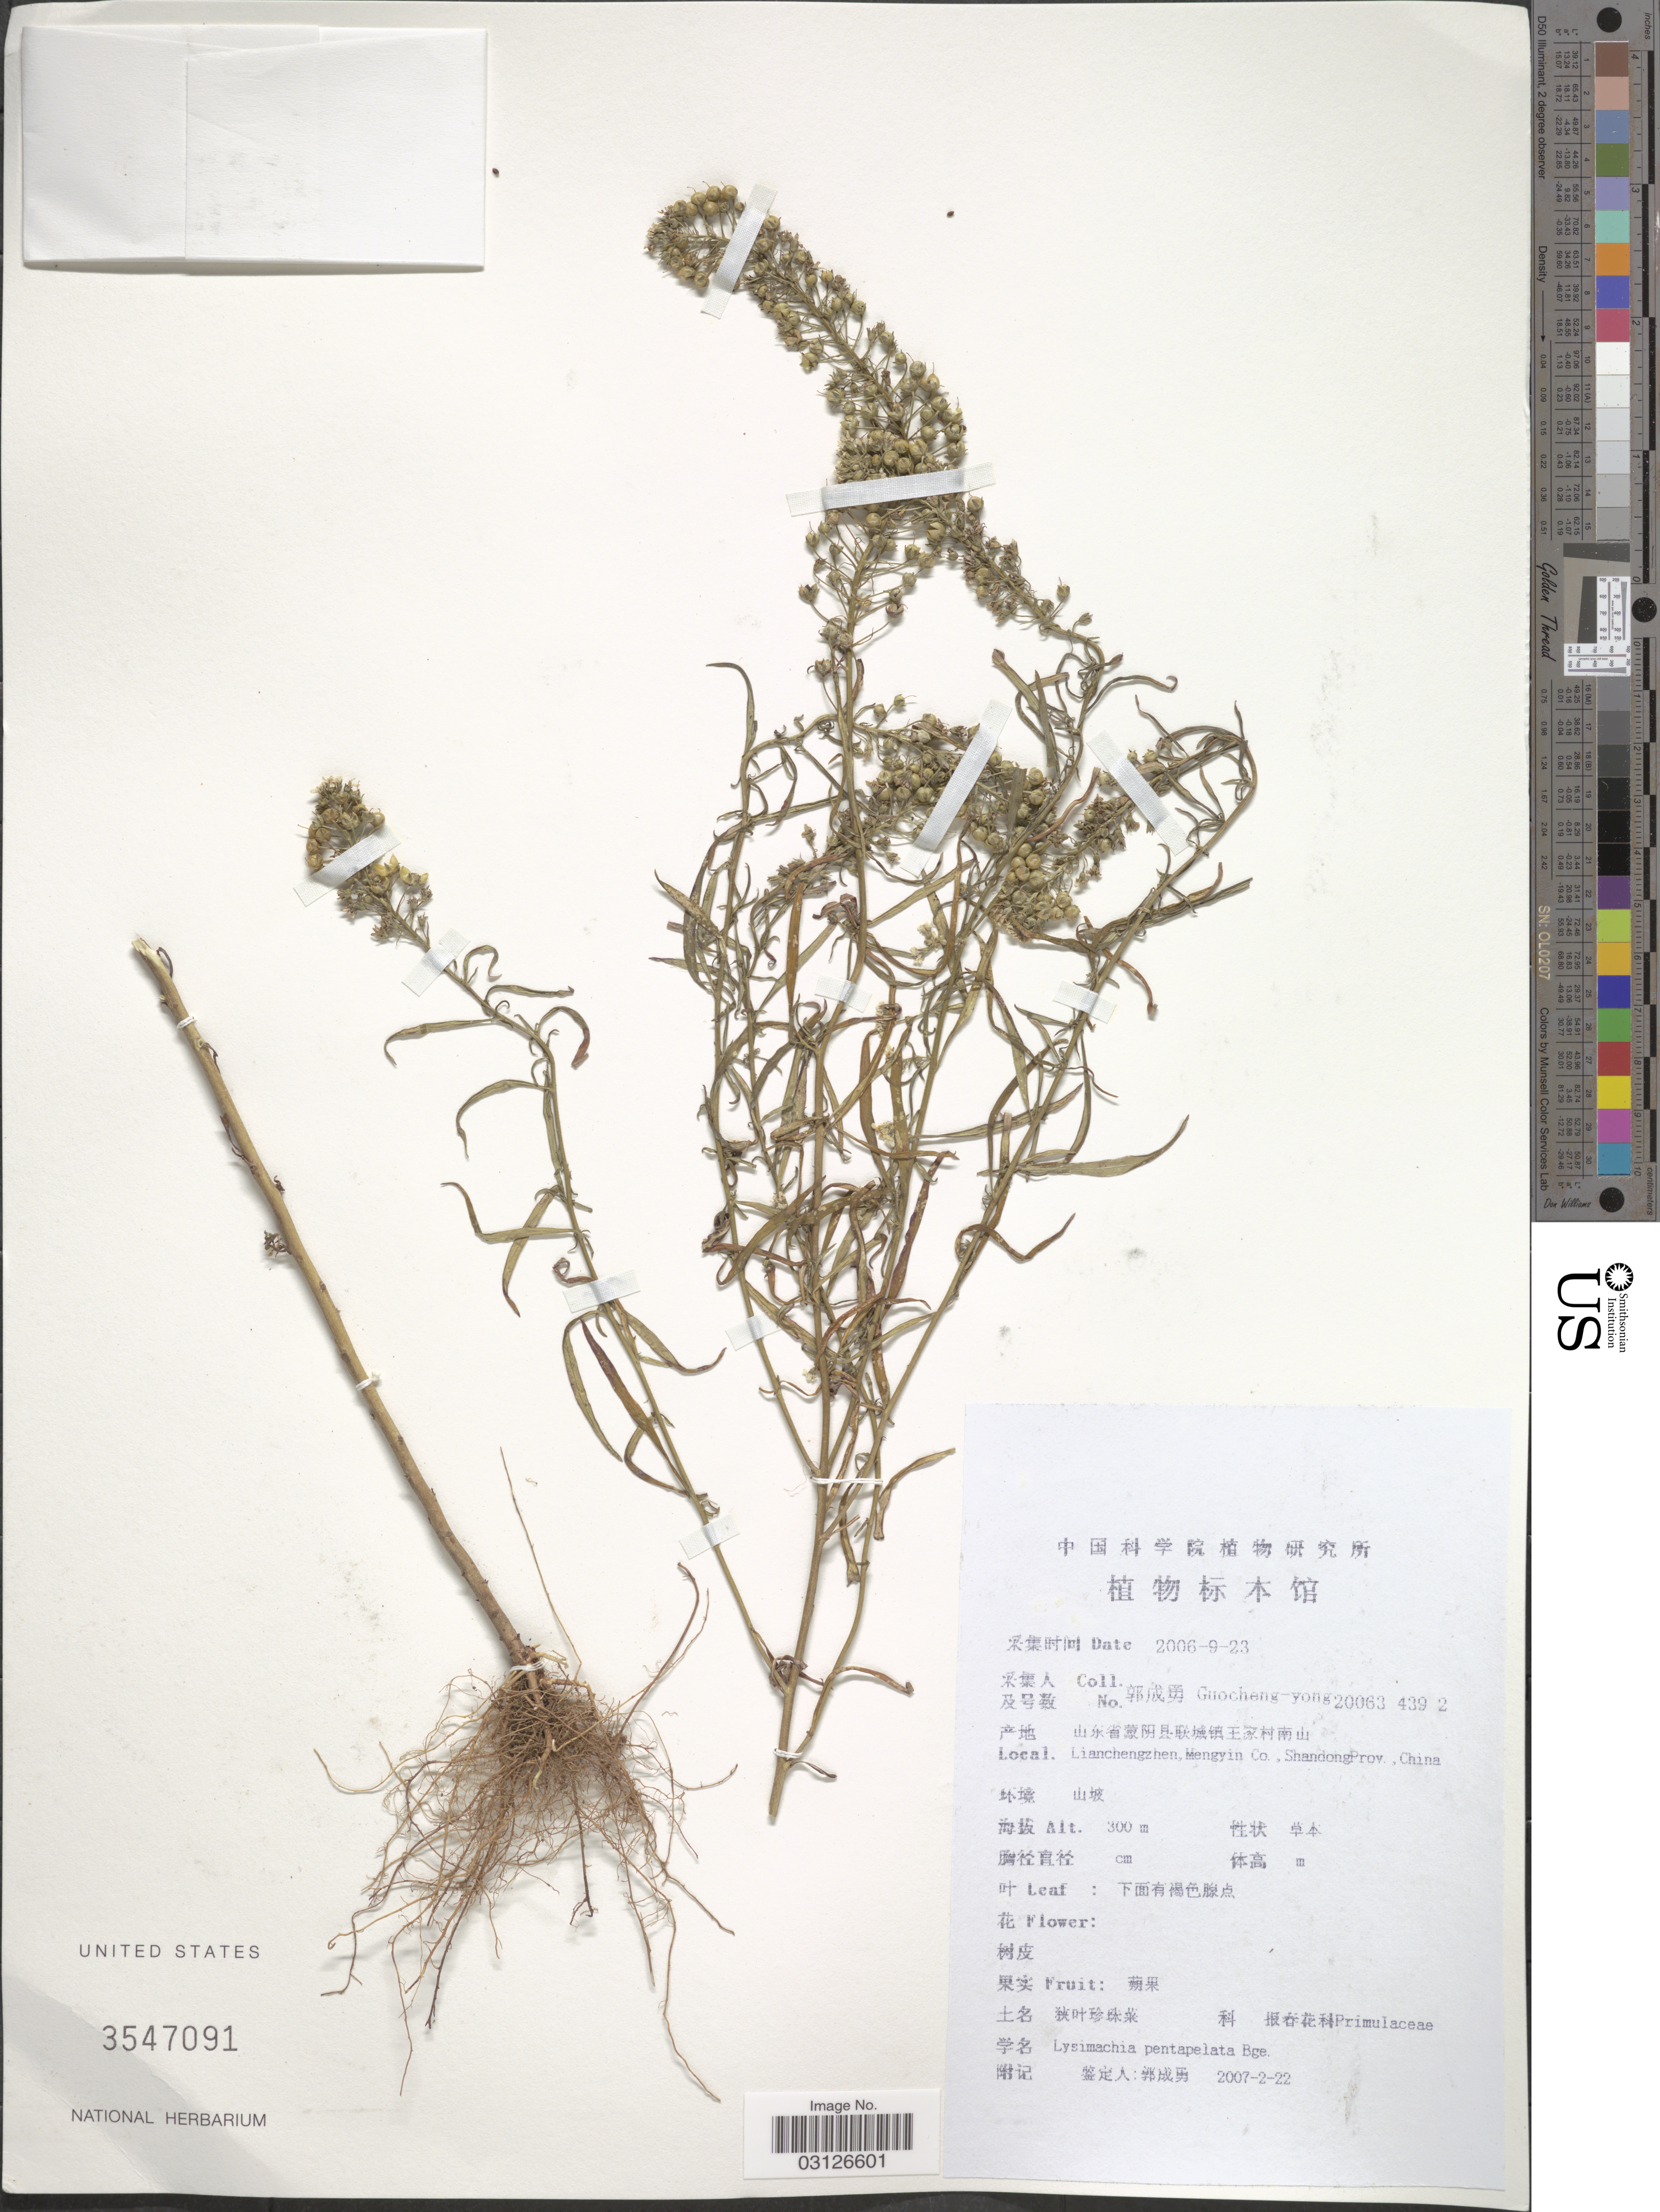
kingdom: Plantae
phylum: Tracheophyta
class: Magnoliopsida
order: Ericales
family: Primulaceae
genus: Lysimachia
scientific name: Lysimachia pentapetala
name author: Bunge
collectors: Guo cheng-yong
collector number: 20063 439 2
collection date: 2006-09-23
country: China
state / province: Shandong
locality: Lianchengzhen, Mengyin Co.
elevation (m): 300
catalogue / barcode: US 3547091